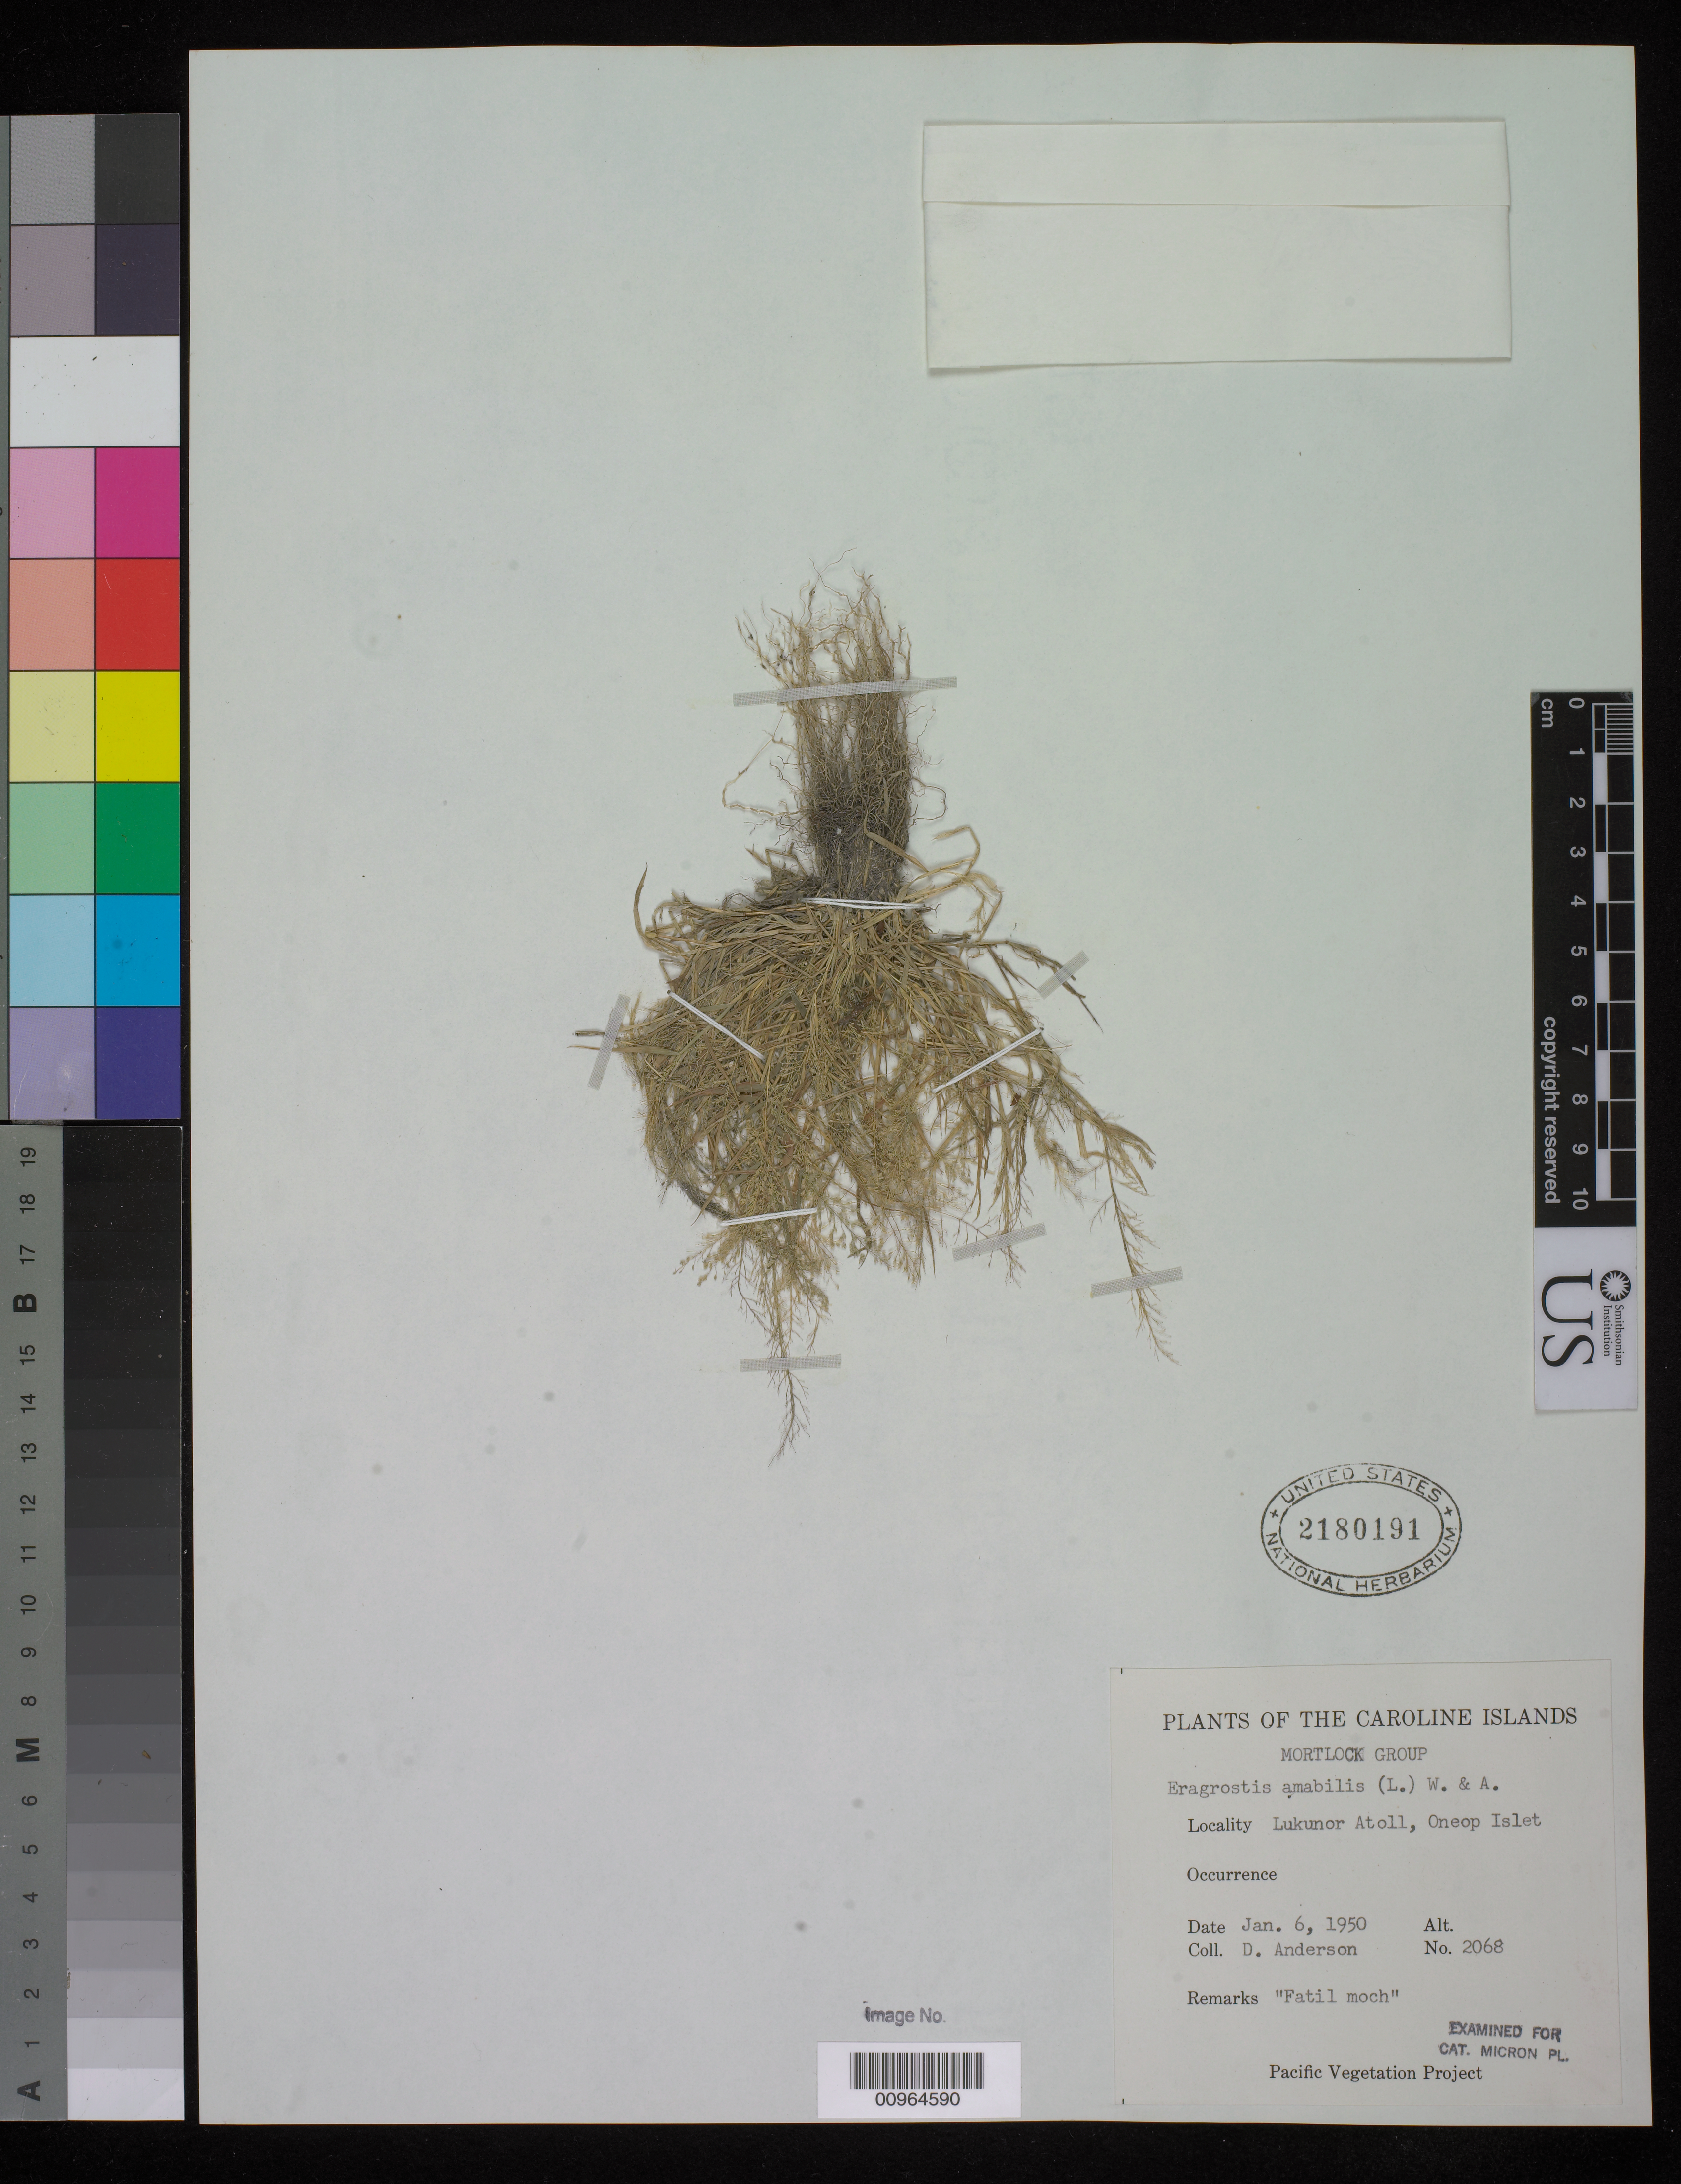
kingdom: Plantae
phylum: Tracheophyta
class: Liliopsida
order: Poales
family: Poaceae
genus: Eragrostis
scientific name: Eragrostis tenella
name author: (L.) P. Beauv. ex Roem. & Schult.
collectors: D. Anderson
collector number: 2068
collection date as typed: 06 Jan 1950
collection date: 1950-01-06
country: Micronesia, Federated States of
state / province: Truk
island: Lukunor Atoll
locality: Oneop Islet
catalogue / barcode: US 2180191